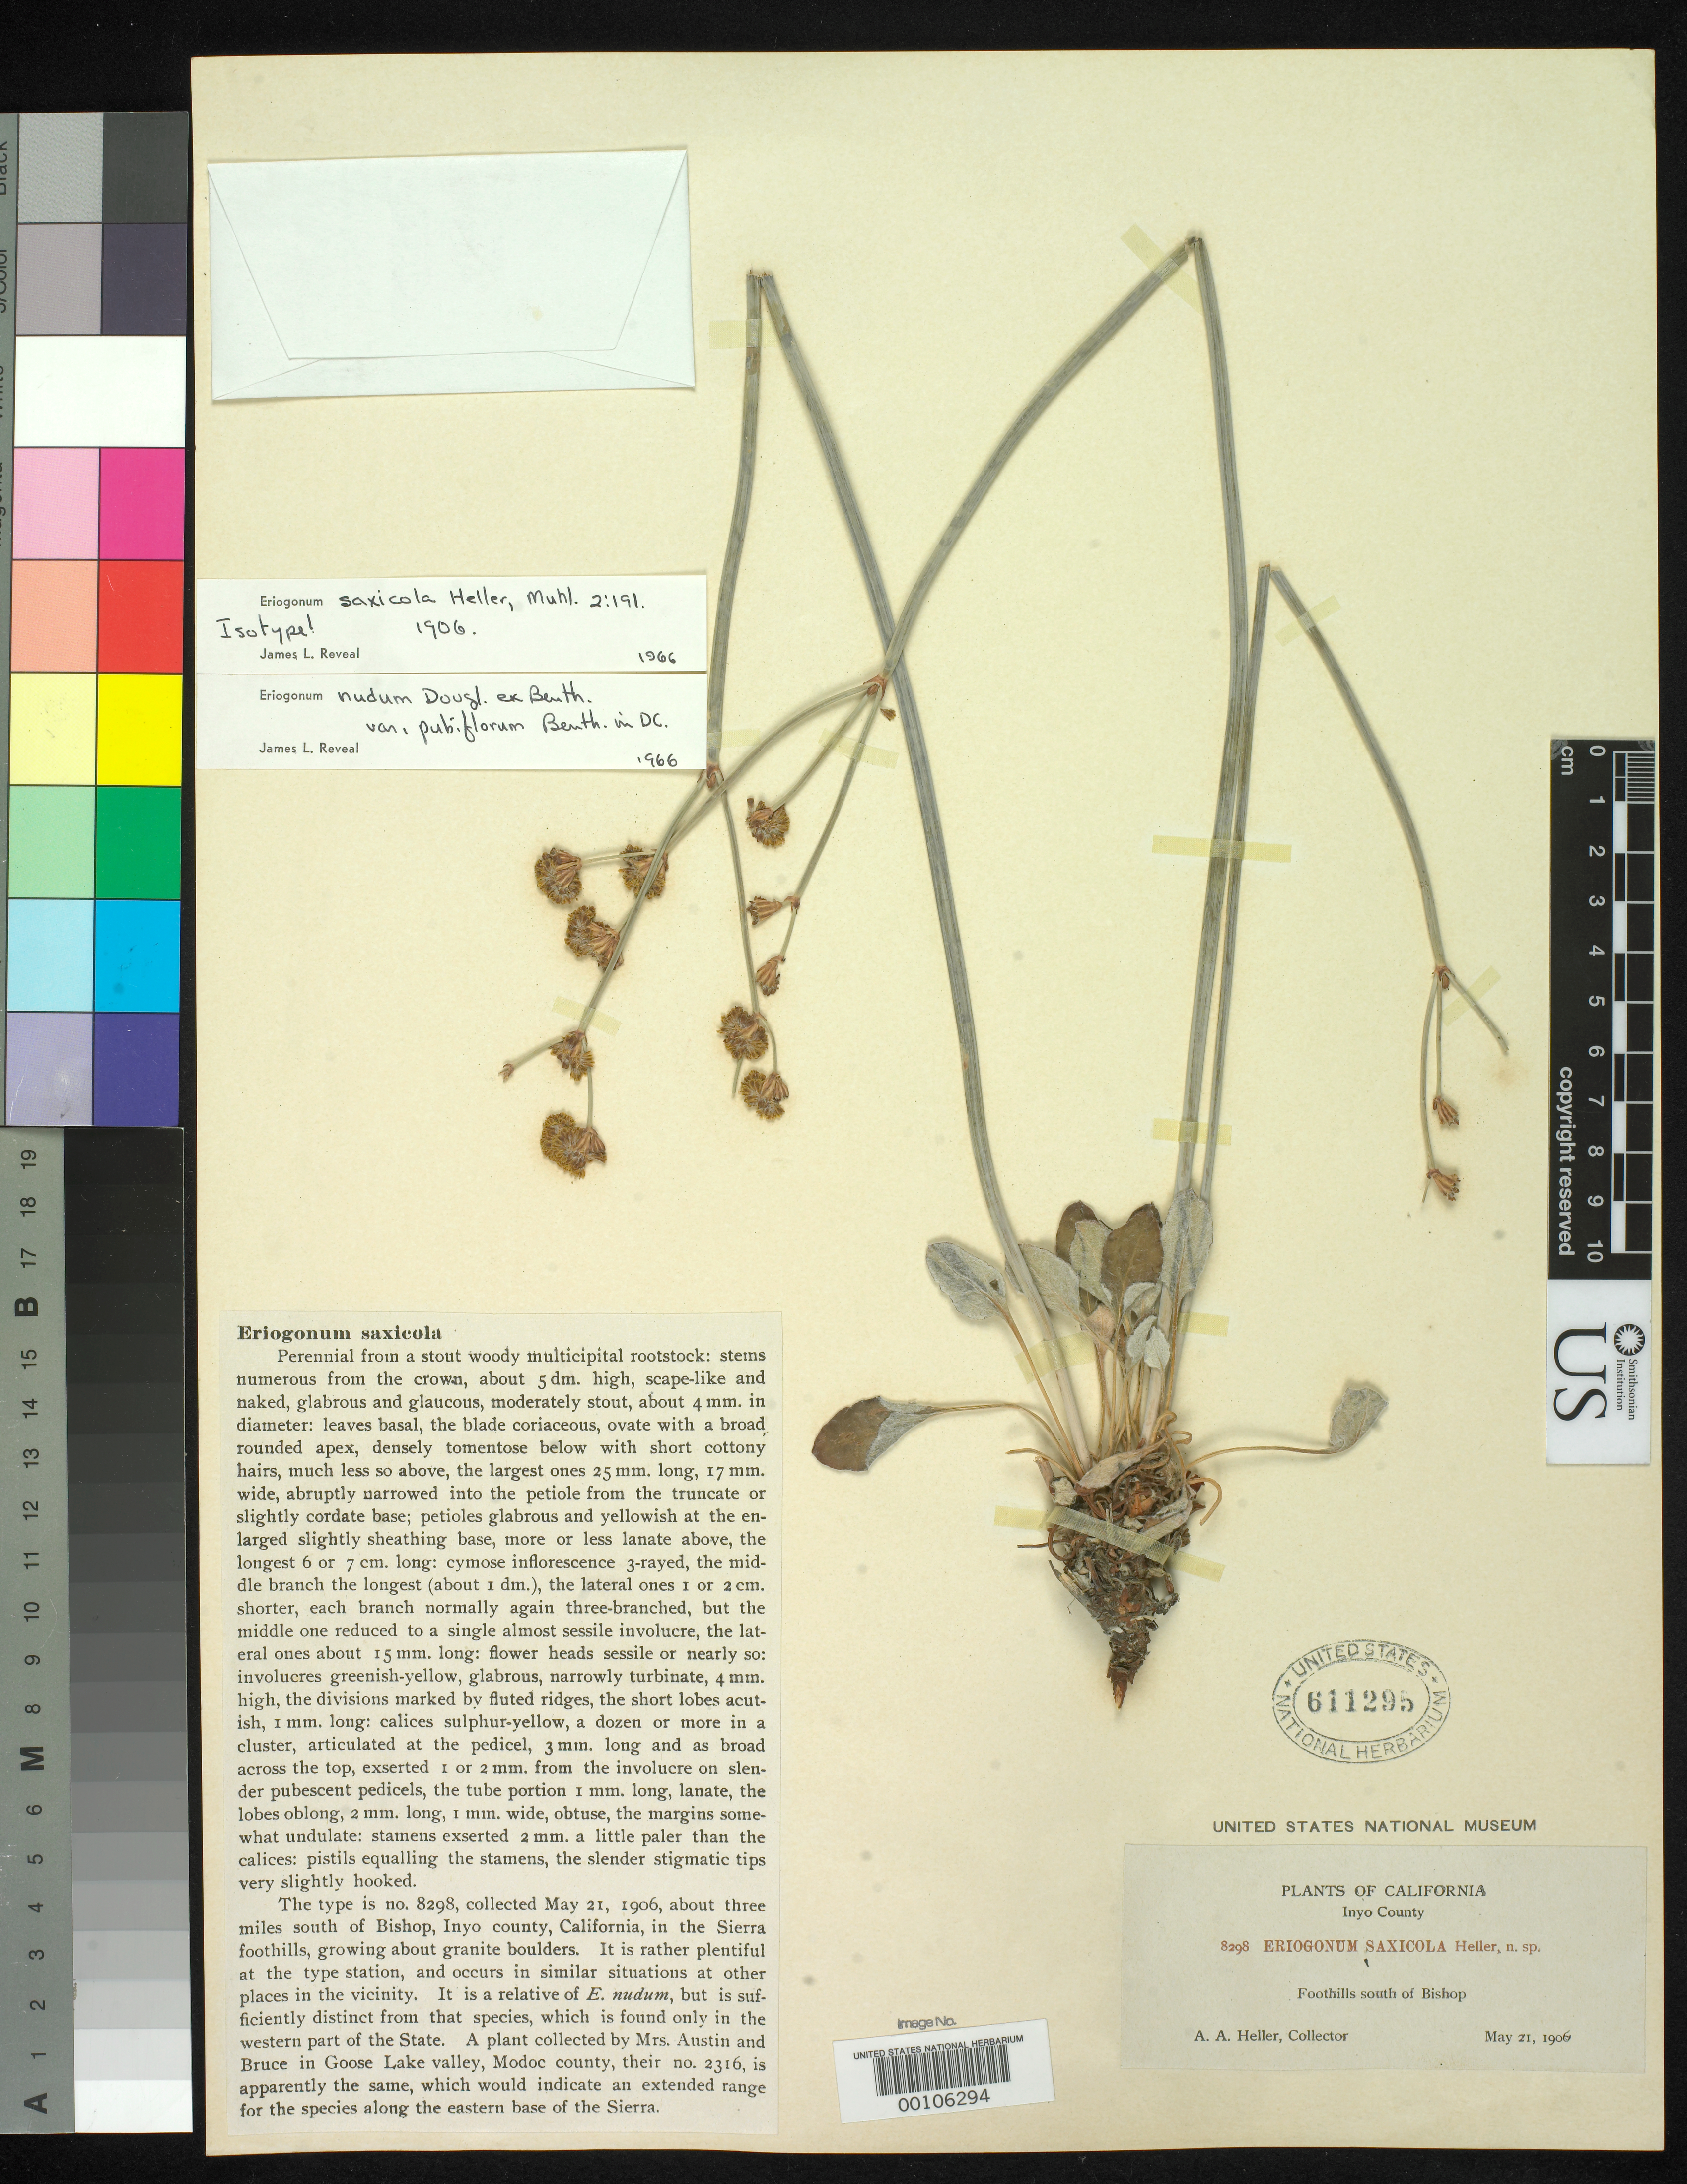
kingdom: Plantae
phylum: Tracheophyta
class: Magnoliopsida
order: Caryophyllales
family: Polygonaceae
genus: Eriogonum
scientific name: Eriogonum saxicola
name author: A. Heller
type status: Isotype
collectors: A. A. Heller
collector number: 8298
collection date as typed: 21 May 1906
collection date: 1906-05-21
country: United States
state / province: California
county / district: Inyo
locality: About 3 miles south of Bishop.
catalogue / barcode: US 611295